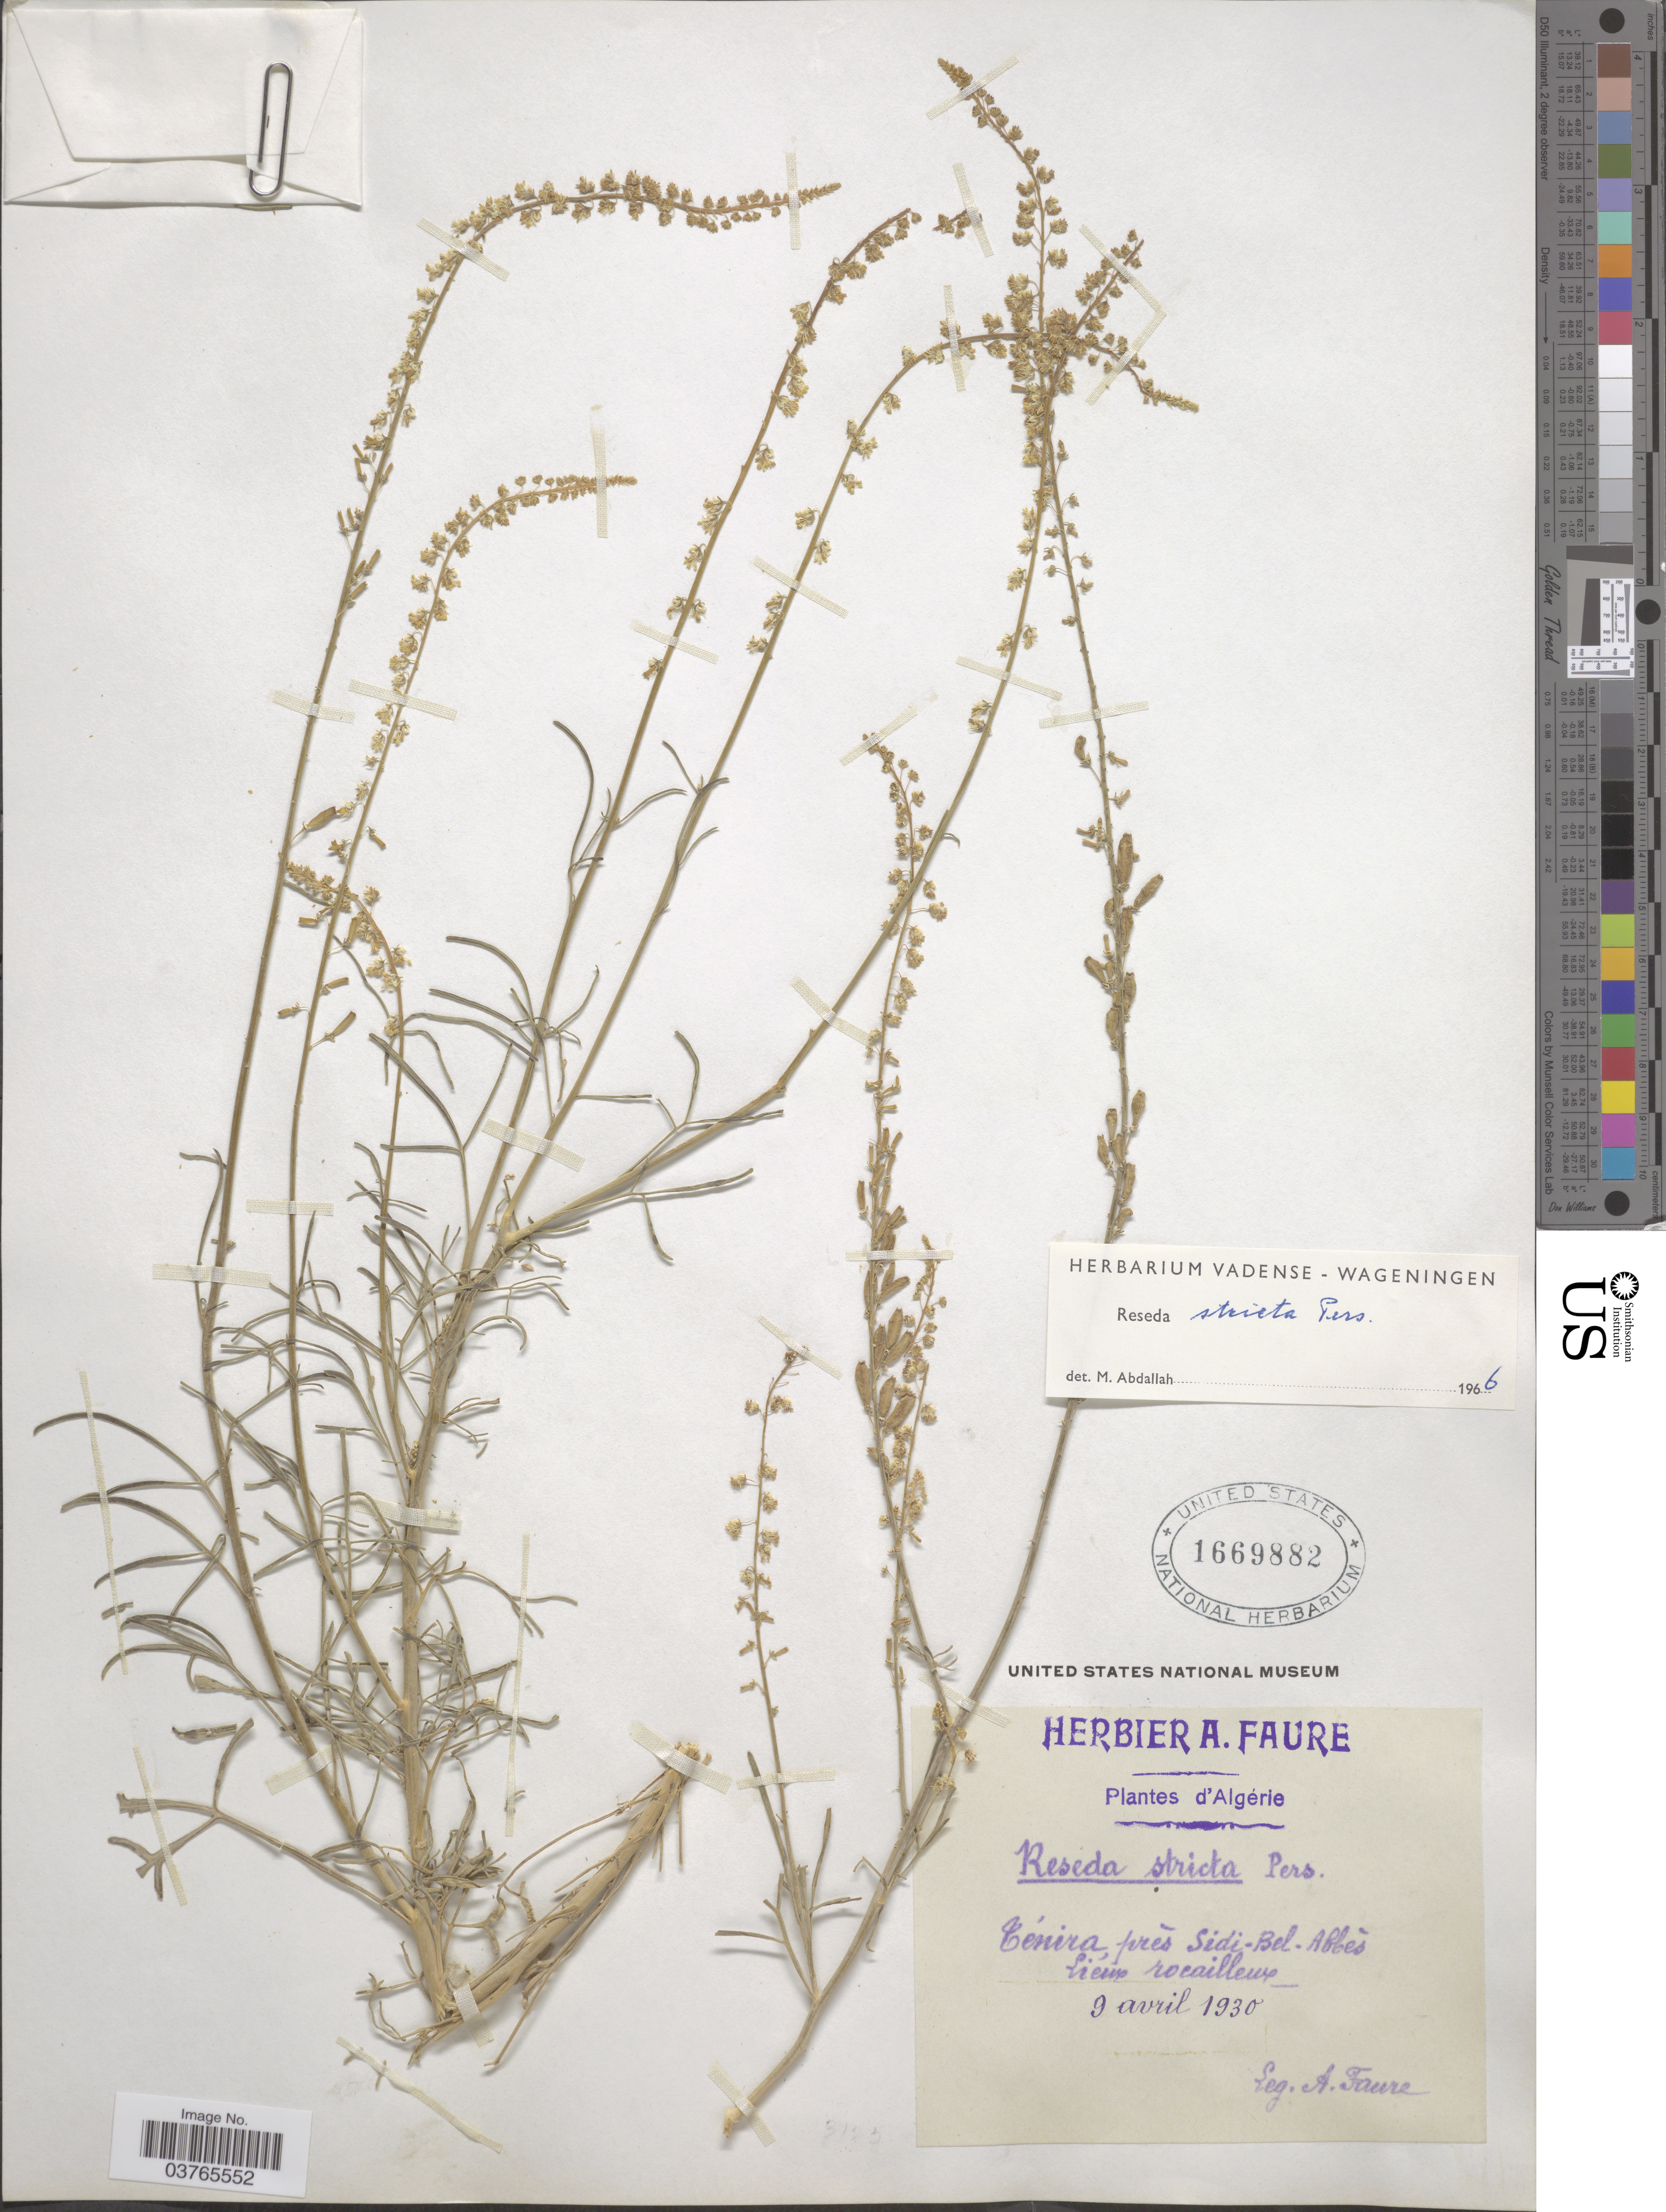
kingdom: Plantae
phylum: Tracheophyta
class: Magnoliopsida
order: Brassicales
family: Resedaceae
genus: Reseda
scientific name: Reseda stricta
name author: Pers.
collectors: A. Faure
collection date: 1930-04-09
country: Algeria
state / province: Sidi Bel Abbes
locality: Ténira prés Sidi-Bel. Abbés Liéux rocailleux.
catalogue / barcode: US 1669882